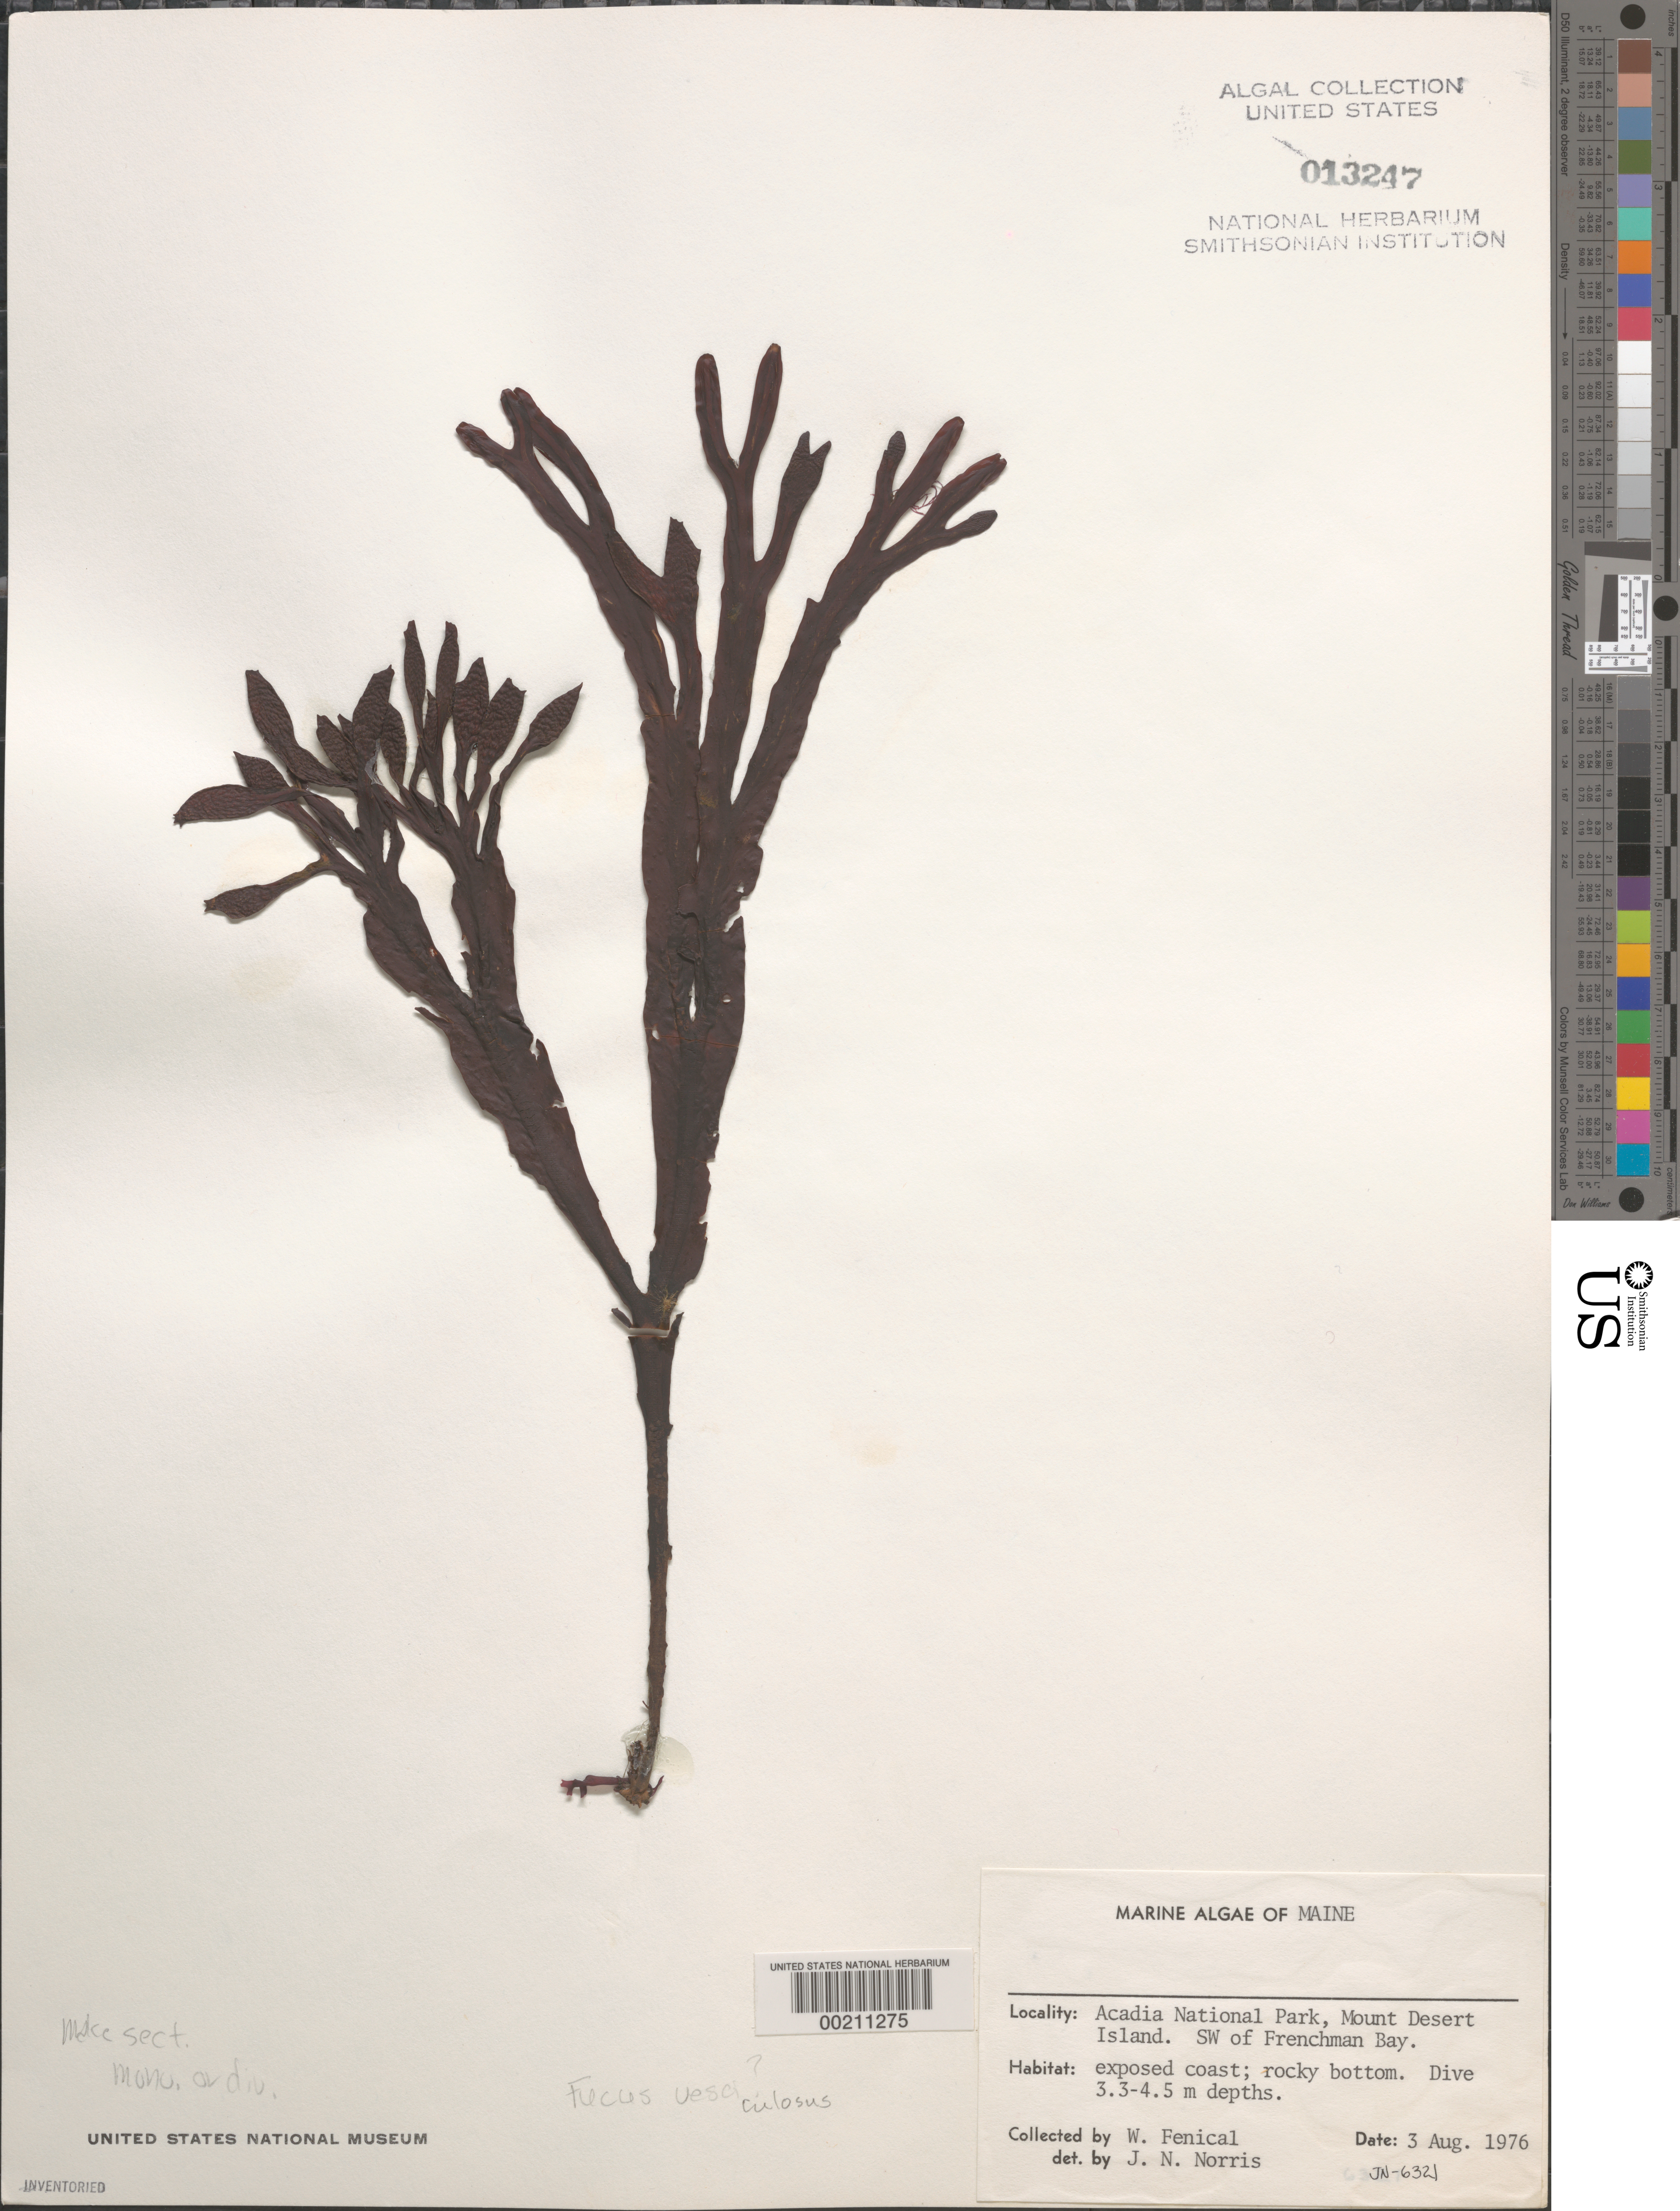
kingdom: Chromista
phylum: Ochrophyta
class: Phaeophyceae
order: Fucales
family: Fucaceae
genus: Fucus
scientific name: Fucus vesiculosus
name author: L.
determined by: Norris, James N.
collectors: W. Fenical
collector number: Jn-6321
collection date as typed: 03 Aug 1976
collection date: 1976-08-03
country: United States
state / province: Maine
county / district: Hancock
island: Mount Desert Island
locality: Acadia National Park, southwest of Frenchman Bay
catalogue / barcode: US 13247